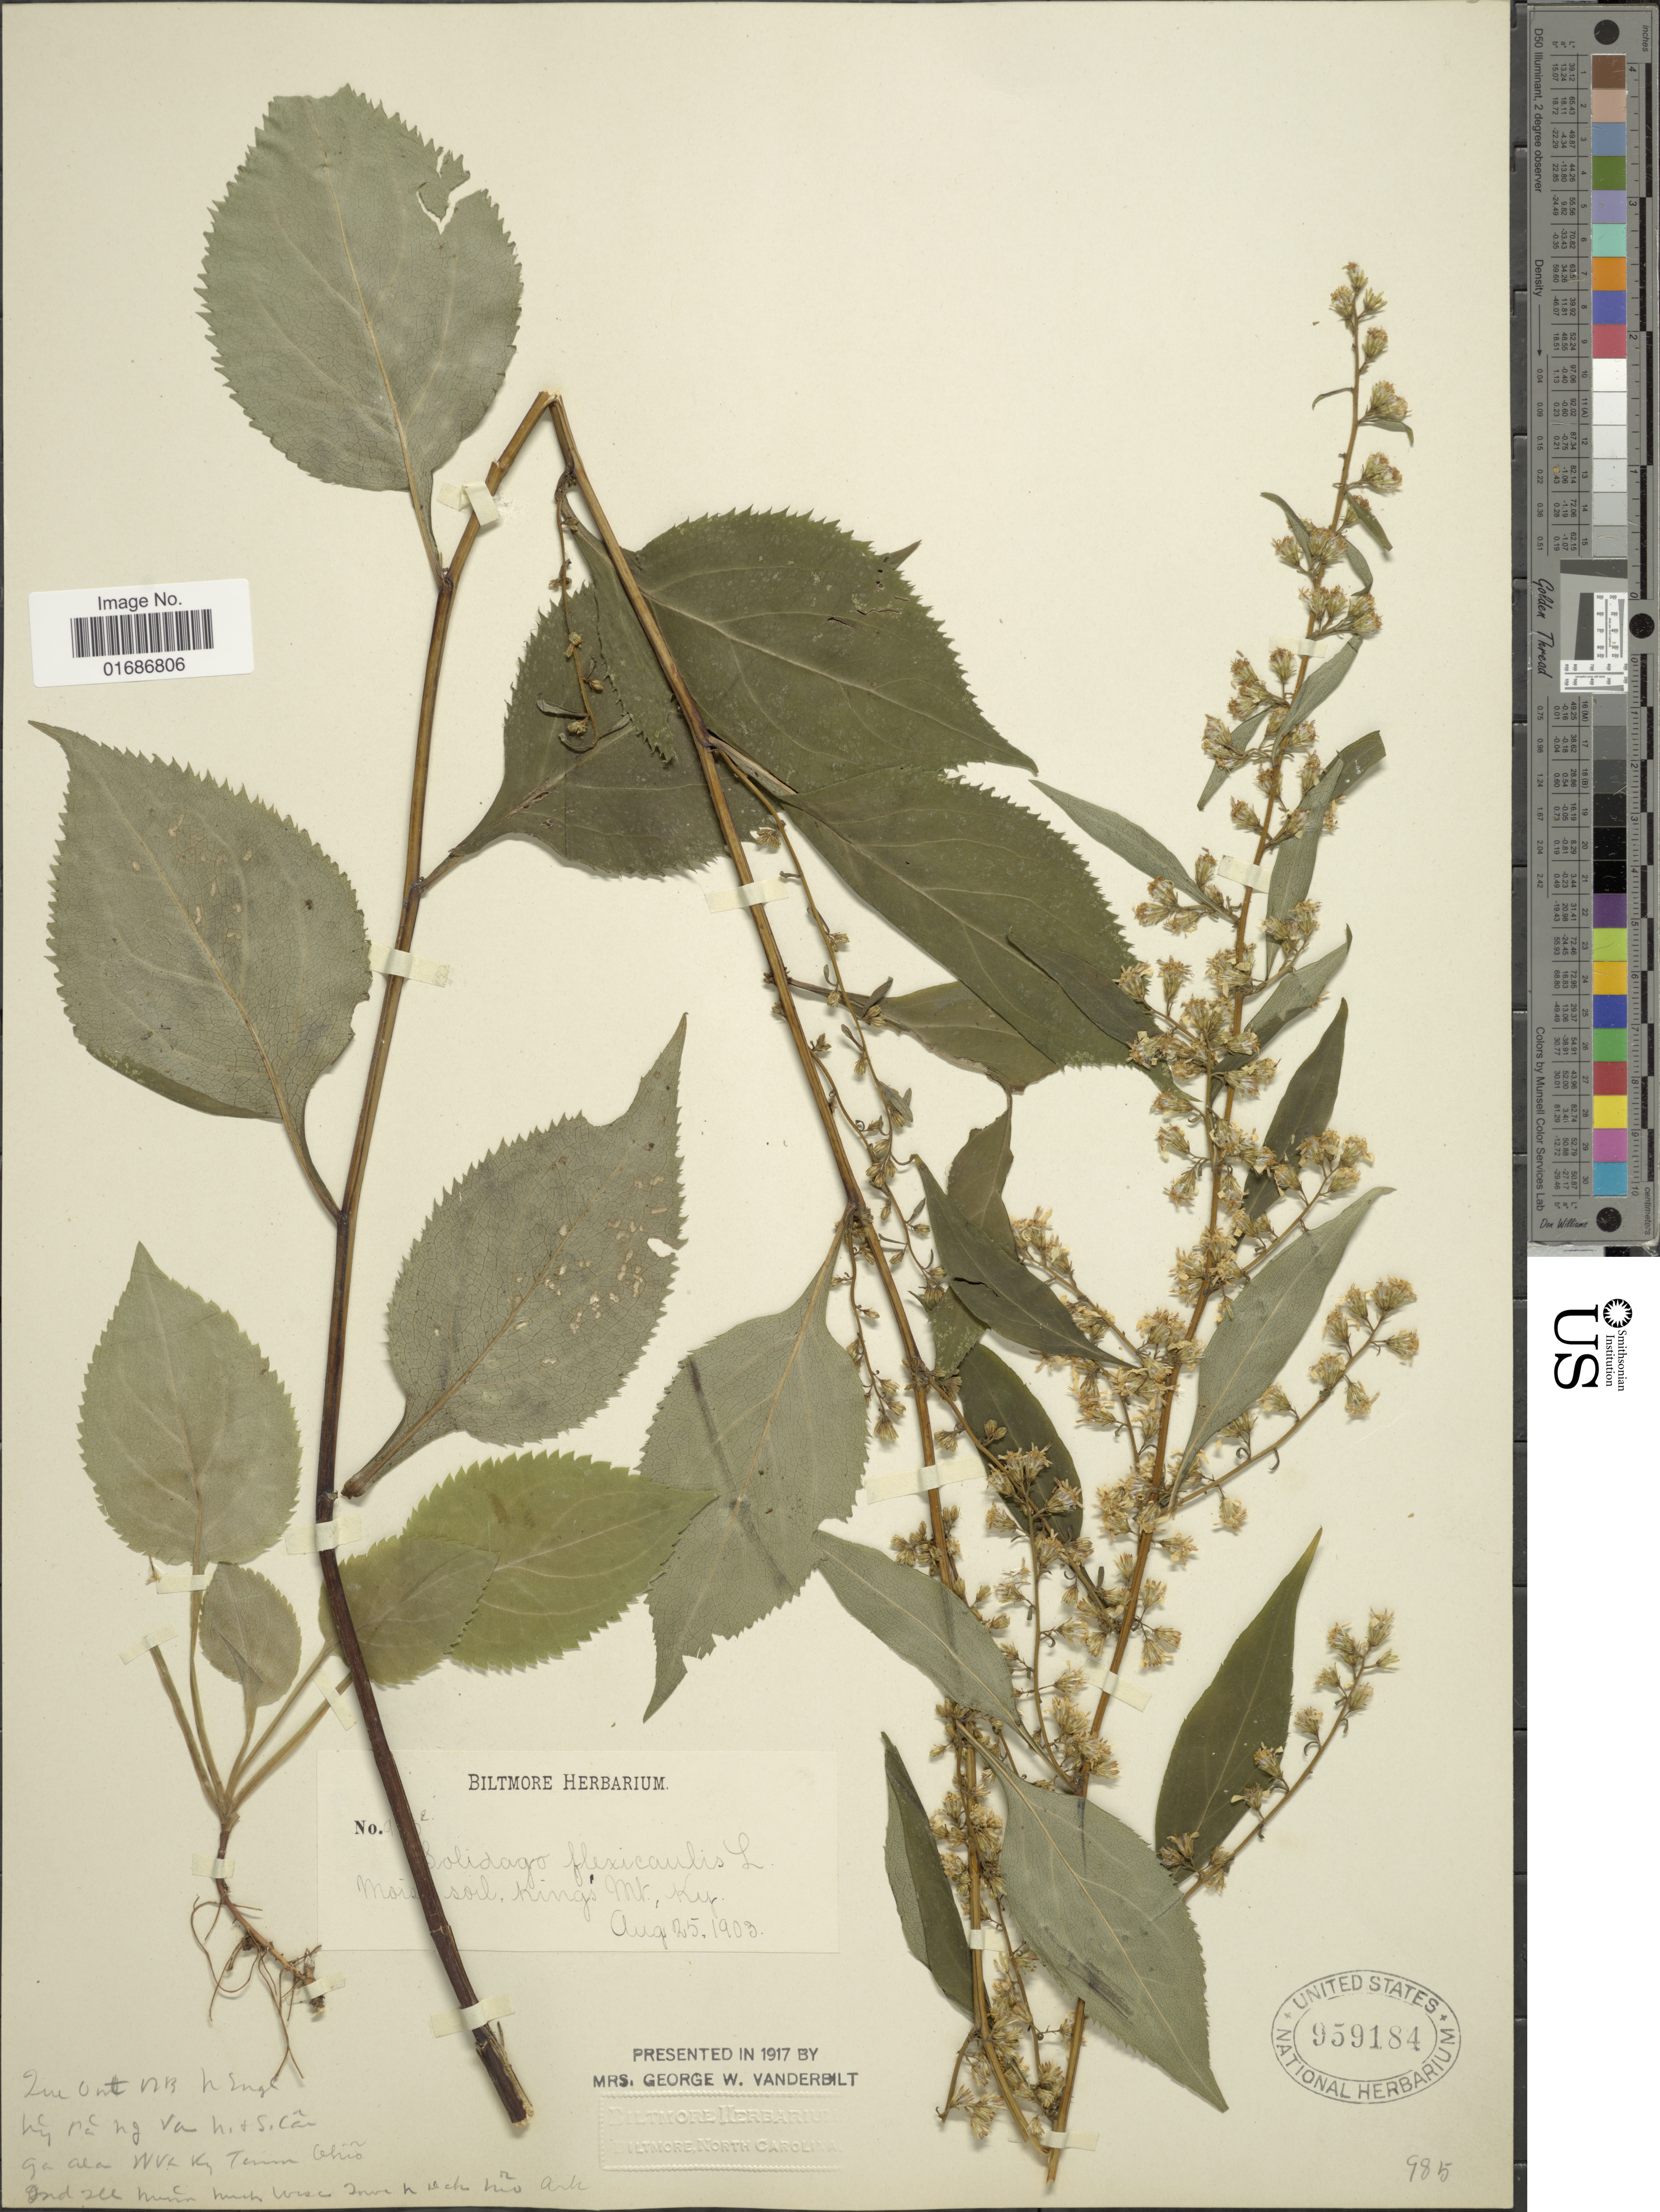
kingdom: Plantae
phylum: Tracheophyta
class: Magnoliopsida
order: Asterales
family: Asteraceae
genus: Solidago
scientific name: Solidago flexicaulis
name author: L.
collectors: ex herb. Biltmore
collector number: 9!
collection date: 1903-08-25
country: United States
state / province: Kentucky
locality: Moist soil, Kings Mt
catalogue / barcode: US 959184